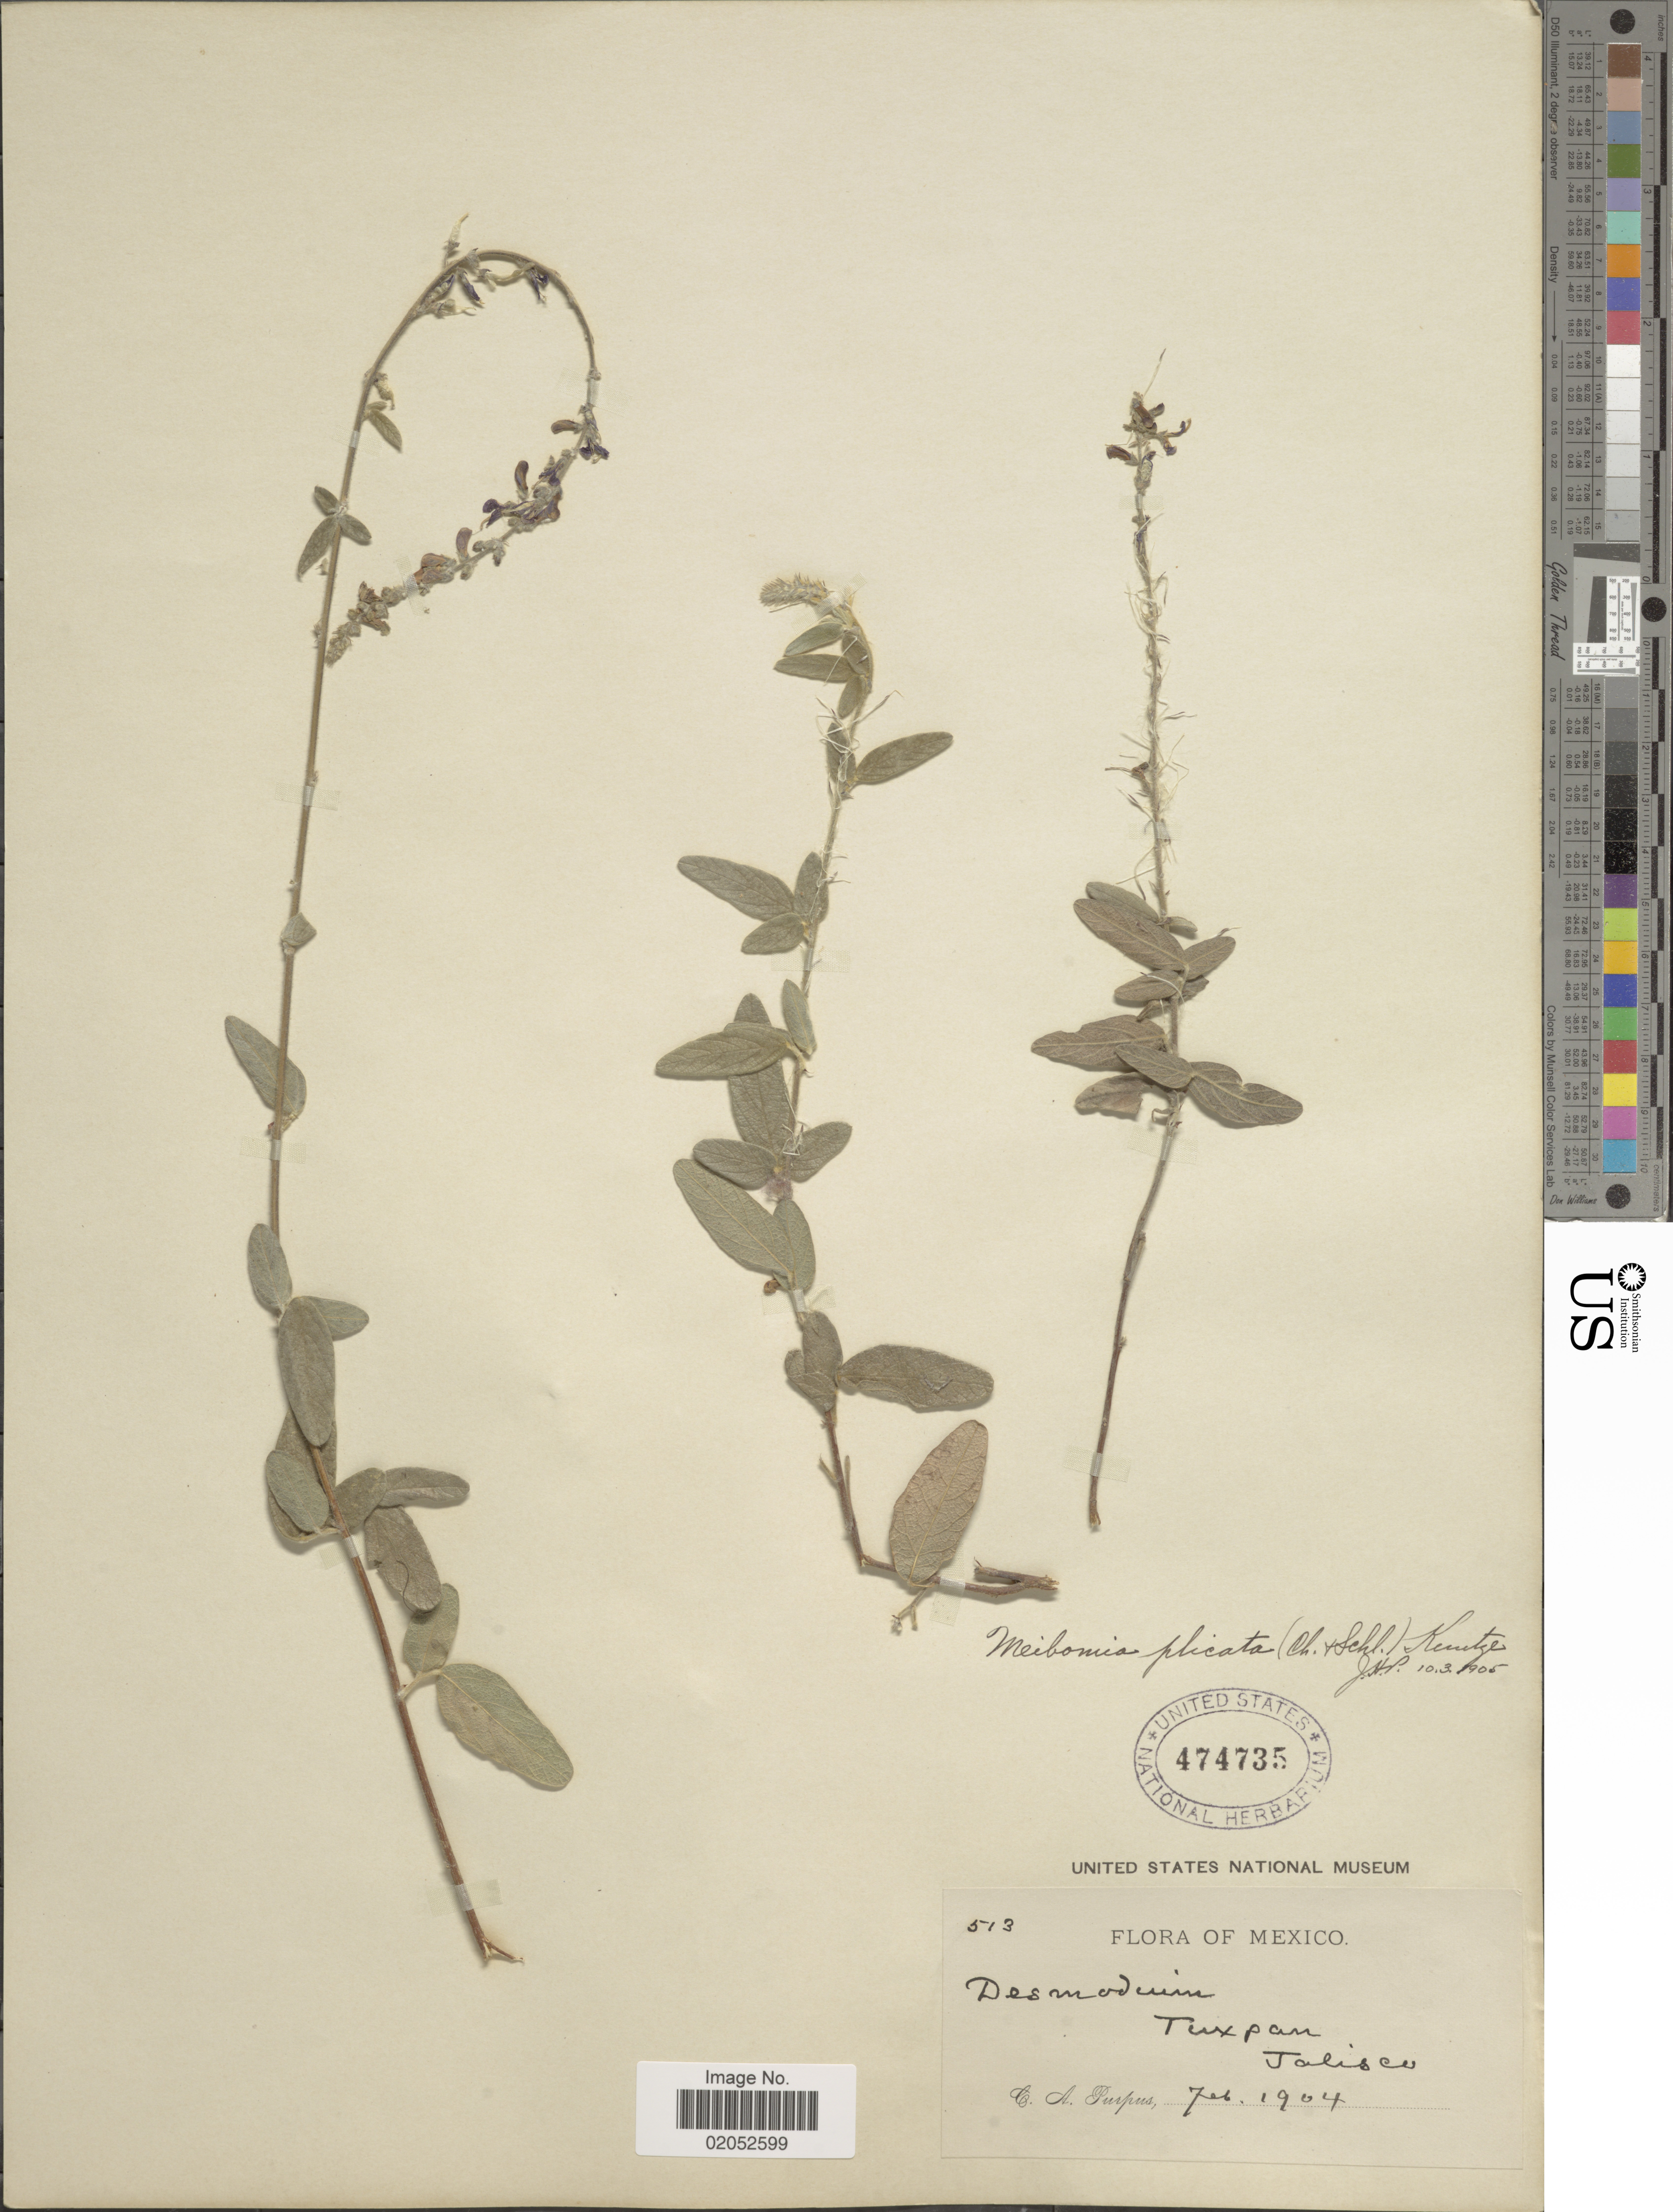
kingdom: Plantae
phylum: Tracheophyta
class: Magnoliopsida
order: Fabales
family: Fabaceae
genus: Desmodium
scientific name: Desmodium plicatum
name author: Schltdl. & Cham.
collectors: C. A. Purpus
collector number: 513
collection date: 1904-02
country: Mexico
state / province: Jalisco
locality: Tuxpan, Jalisco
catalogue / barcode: US 474735